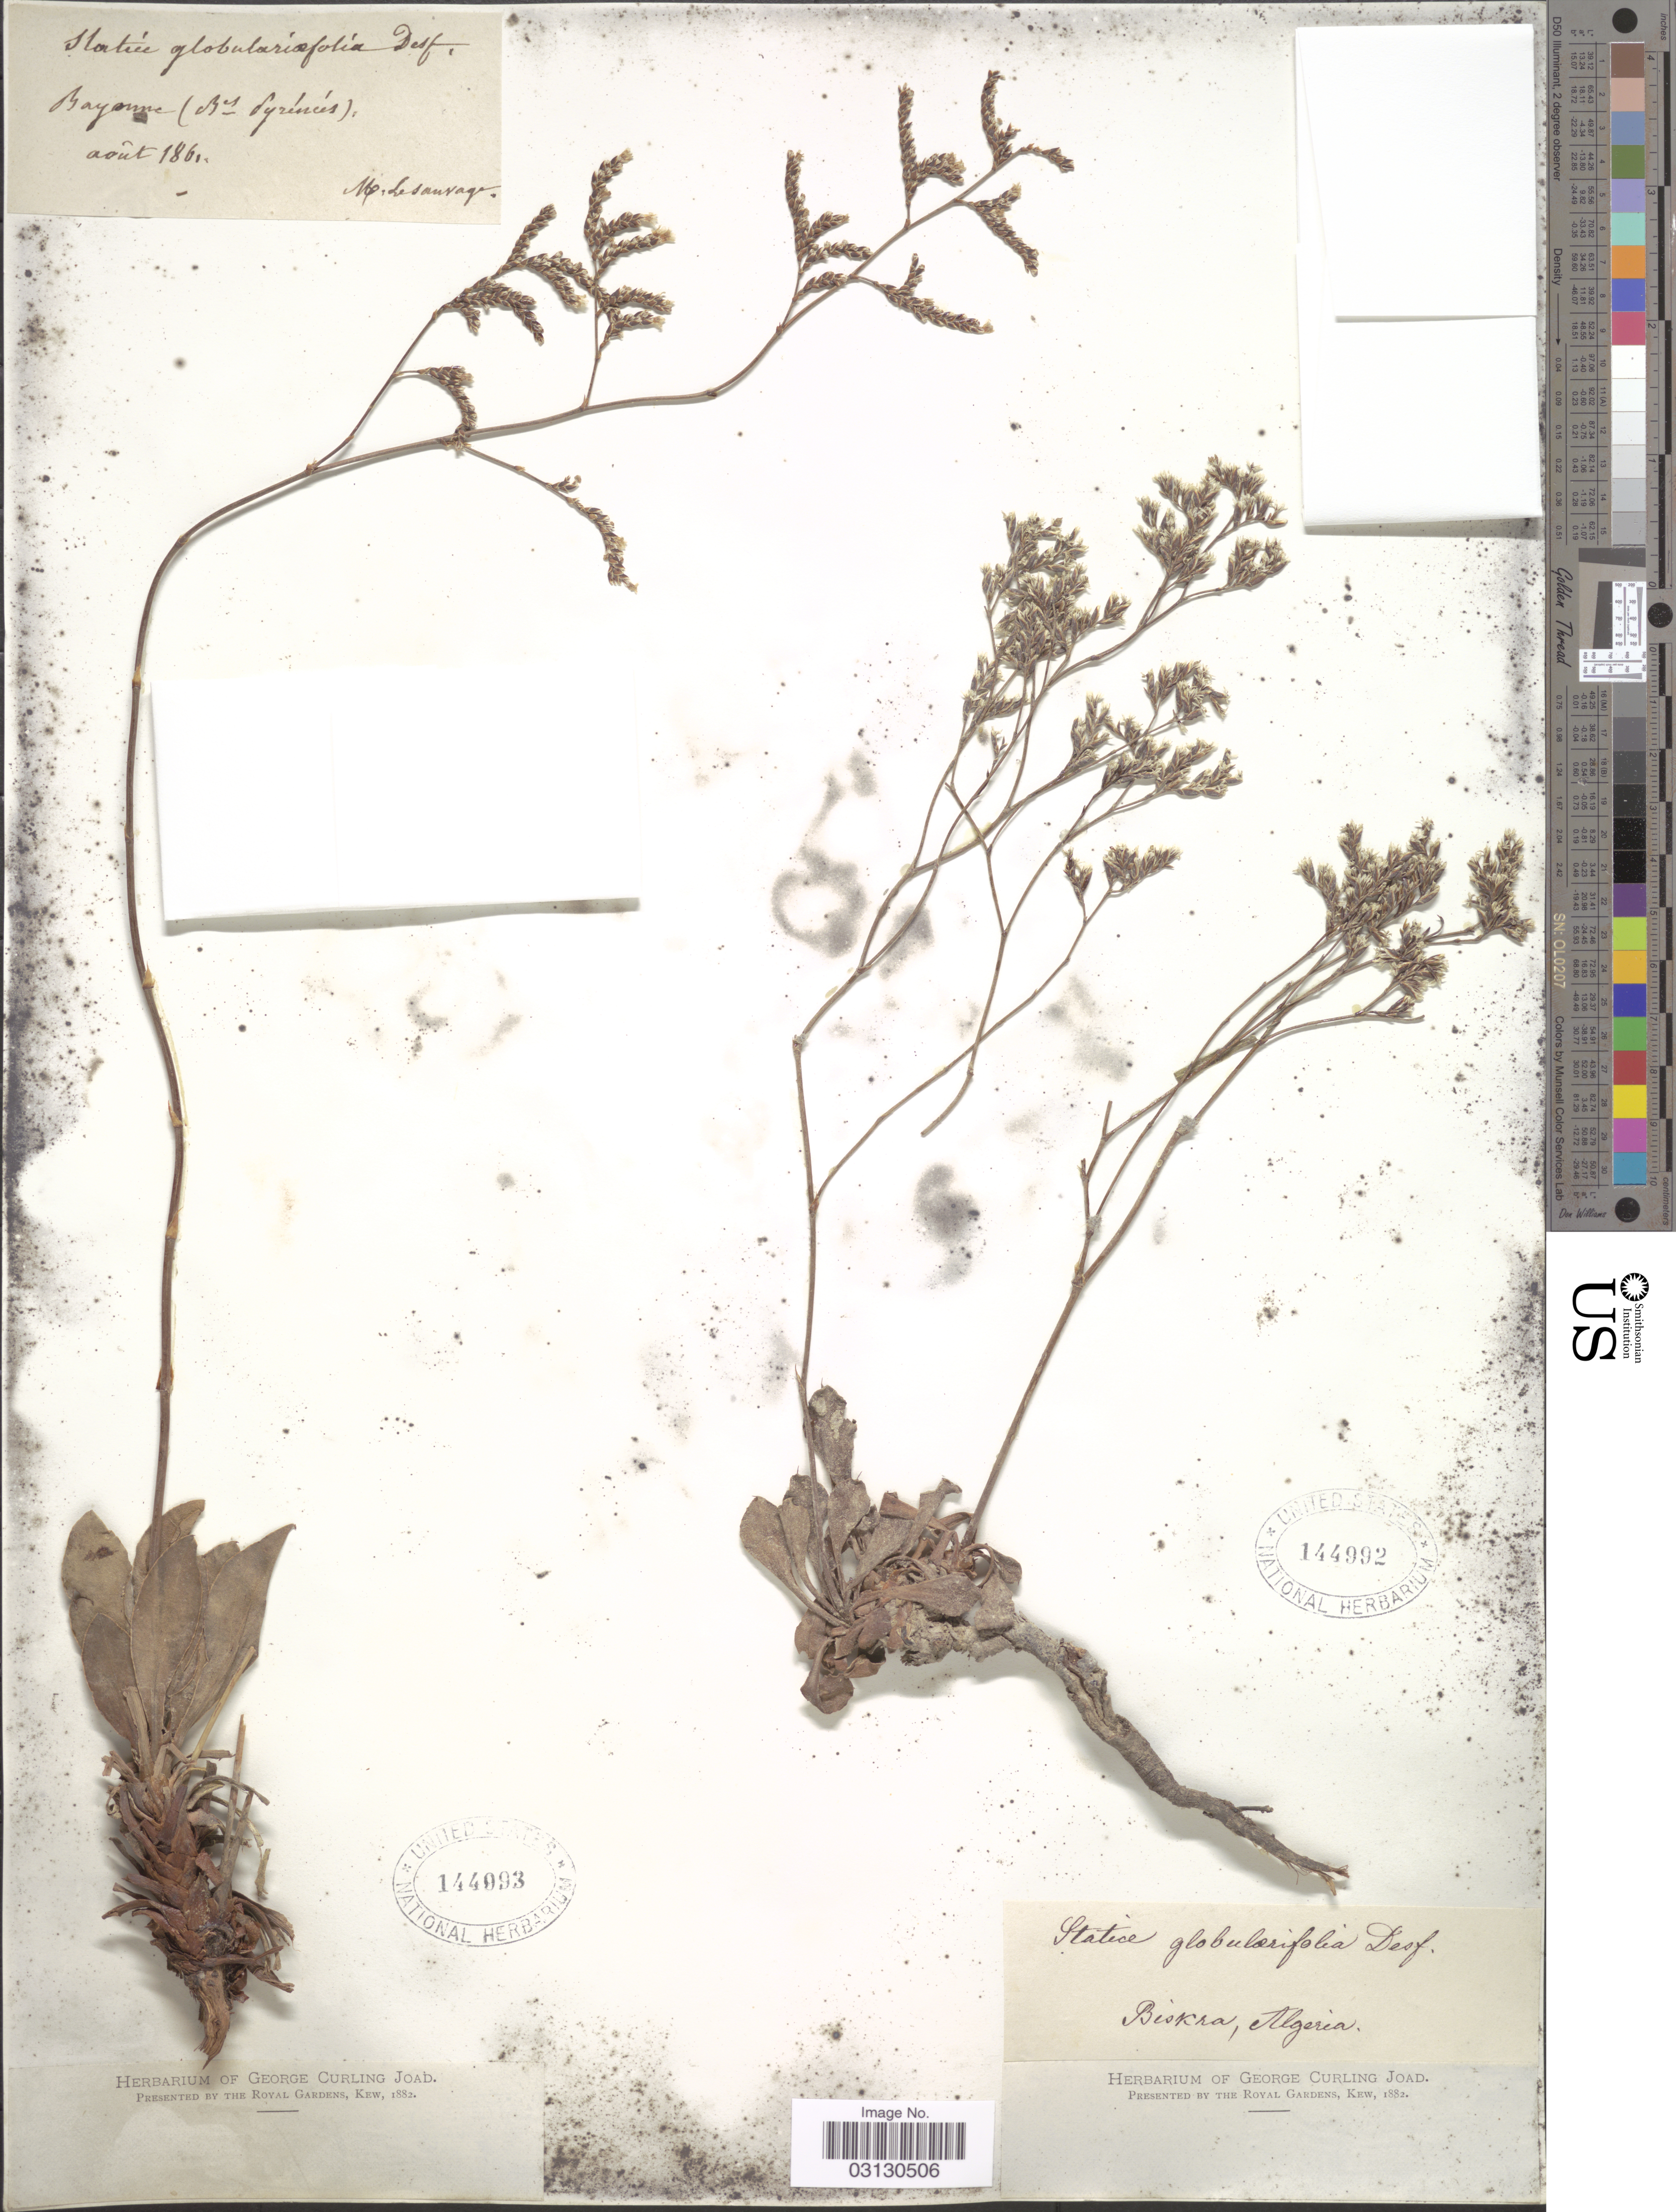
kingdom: Plantae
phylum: Tracheophyta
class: Magnoliopsida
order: Caryophyllales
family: Plumbaginaceae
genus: Limonium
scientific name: Limonium ramosissimum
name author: (Poir.) Maire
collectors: M. Lesauvage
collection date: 1861-08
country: France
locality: Bayonne (Bes Pyrénées).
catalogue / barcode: US 144993-2